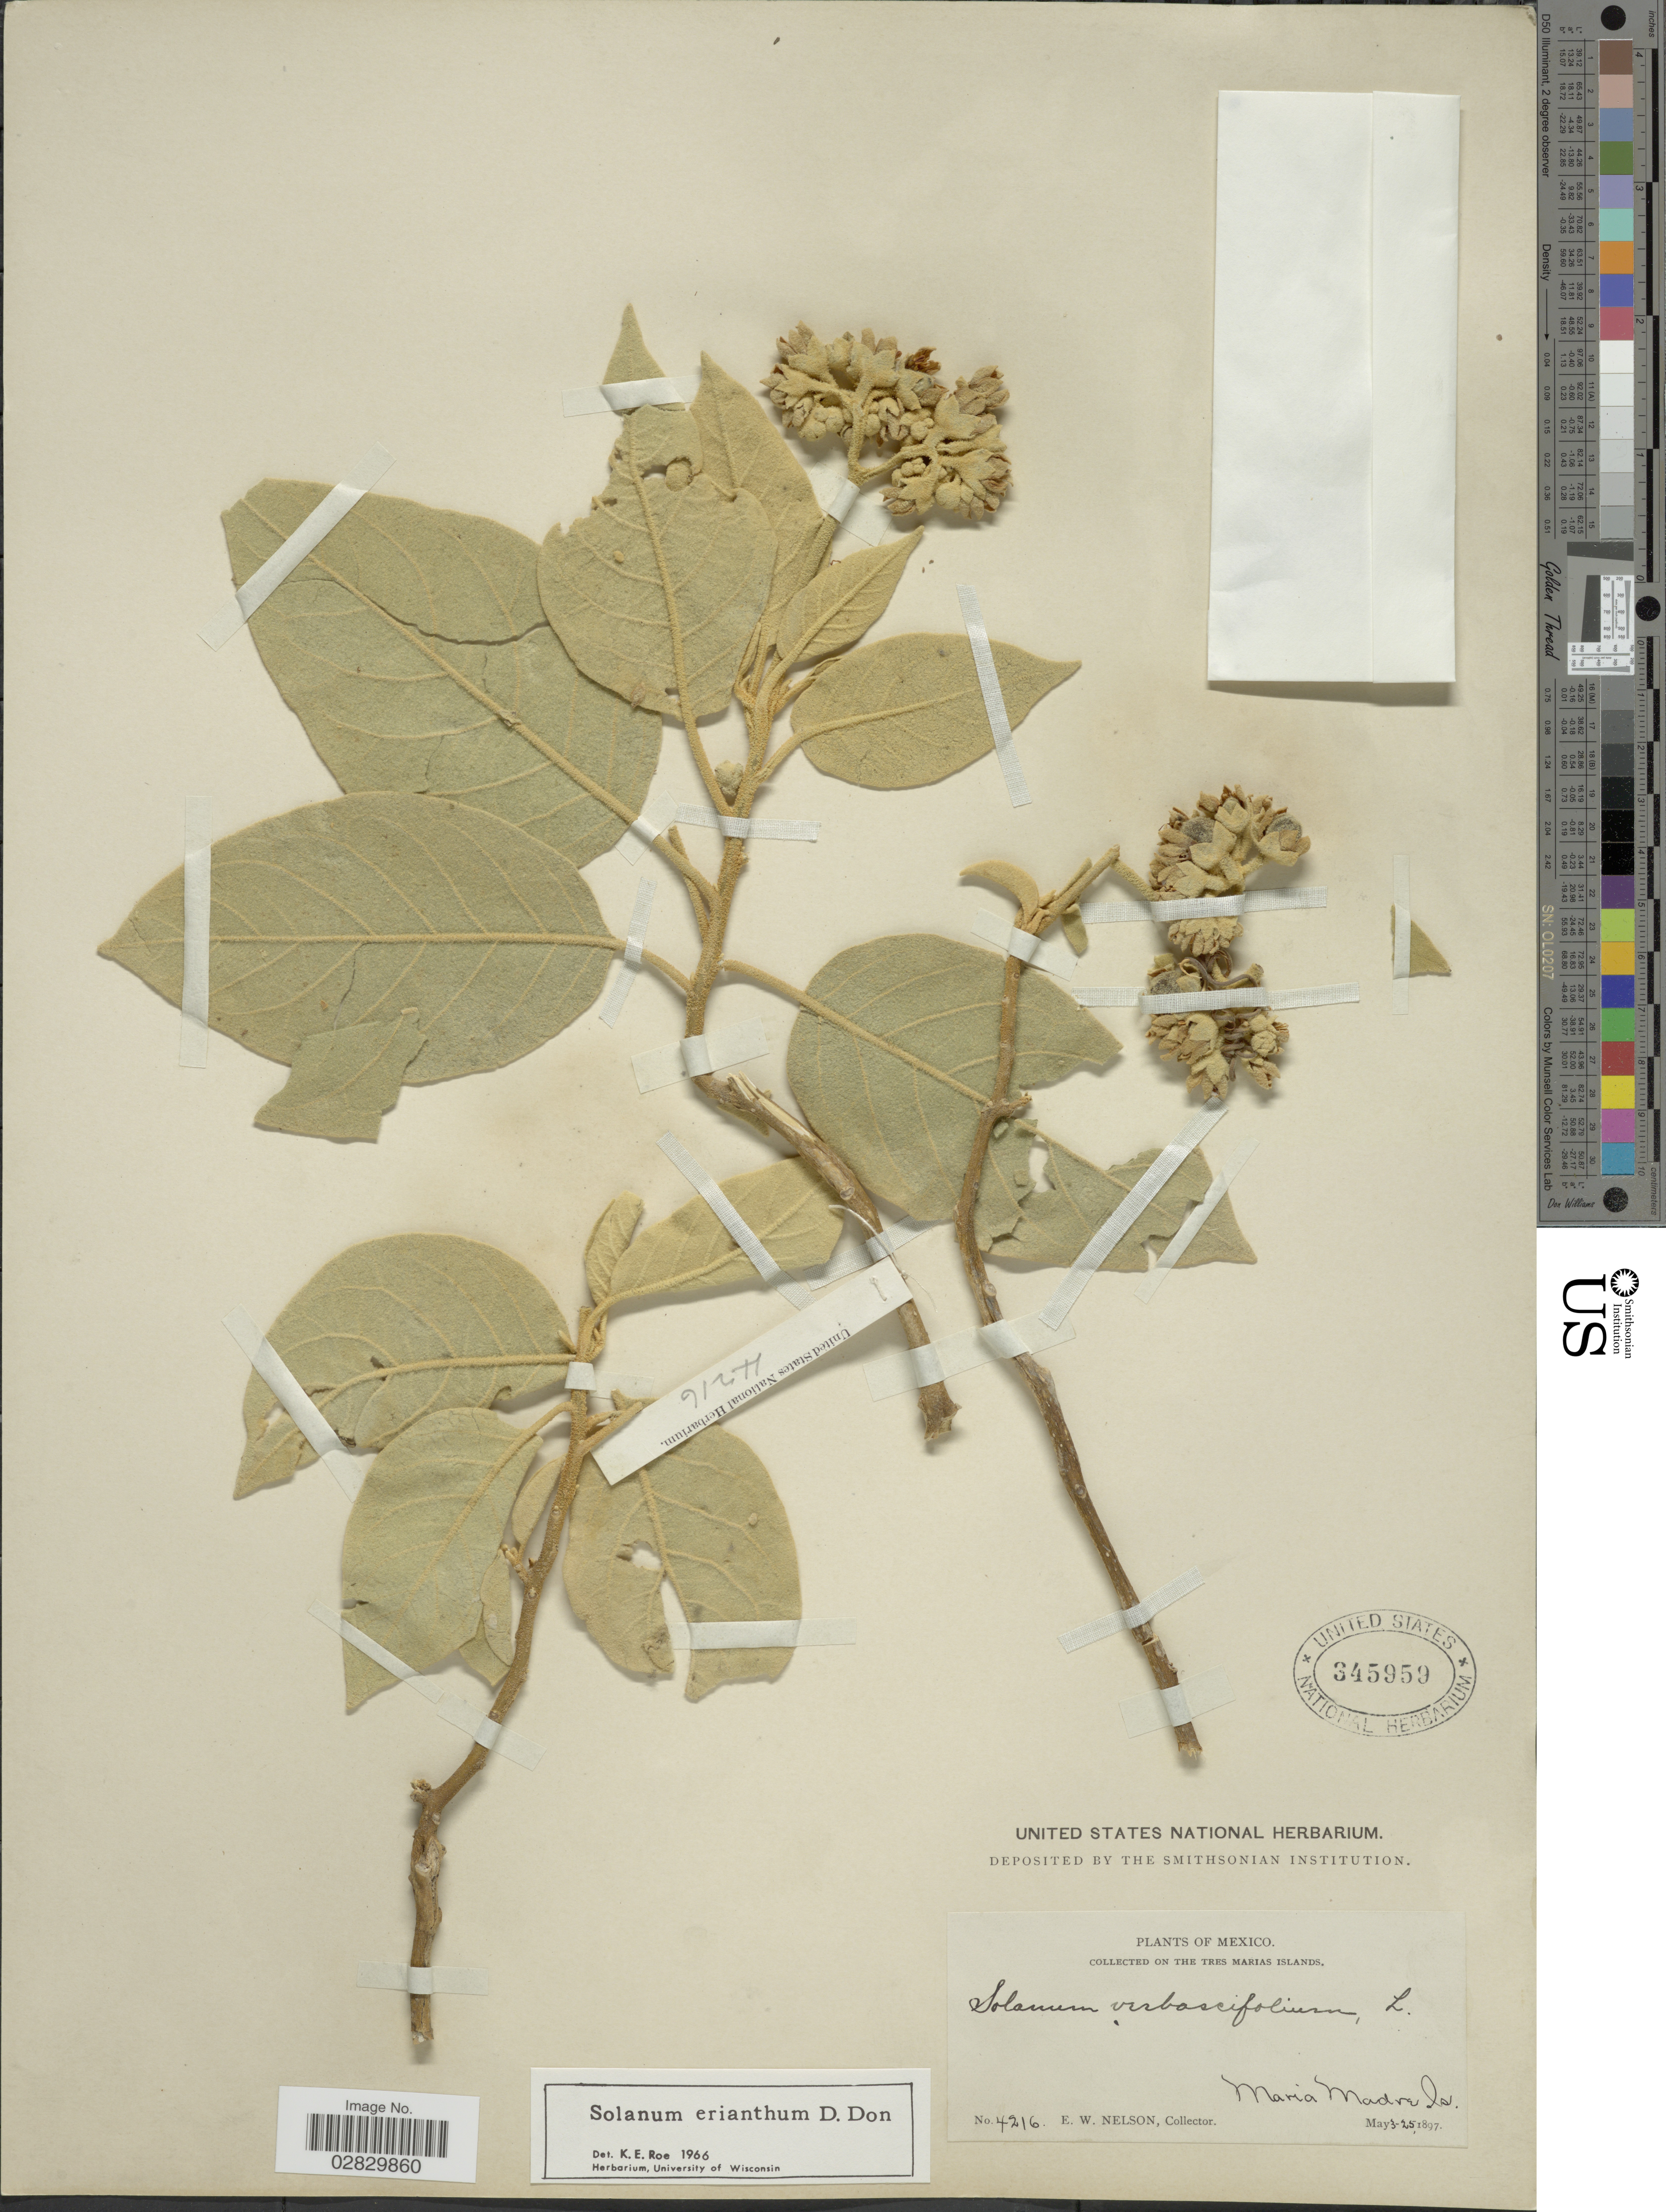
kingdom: Plantae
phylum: Tracheophyta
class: Magnoliopsida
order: Solanales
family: Solanaceae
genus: Solanum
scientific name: Solanum erianthum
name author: D. Don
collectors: E. W. Nelson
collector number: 4216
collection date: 1897-05-03/1897-05-25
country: Mexico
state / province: Nayarit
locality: Tres Marias Islands, Maria Madre Is.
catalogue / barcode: US 345959